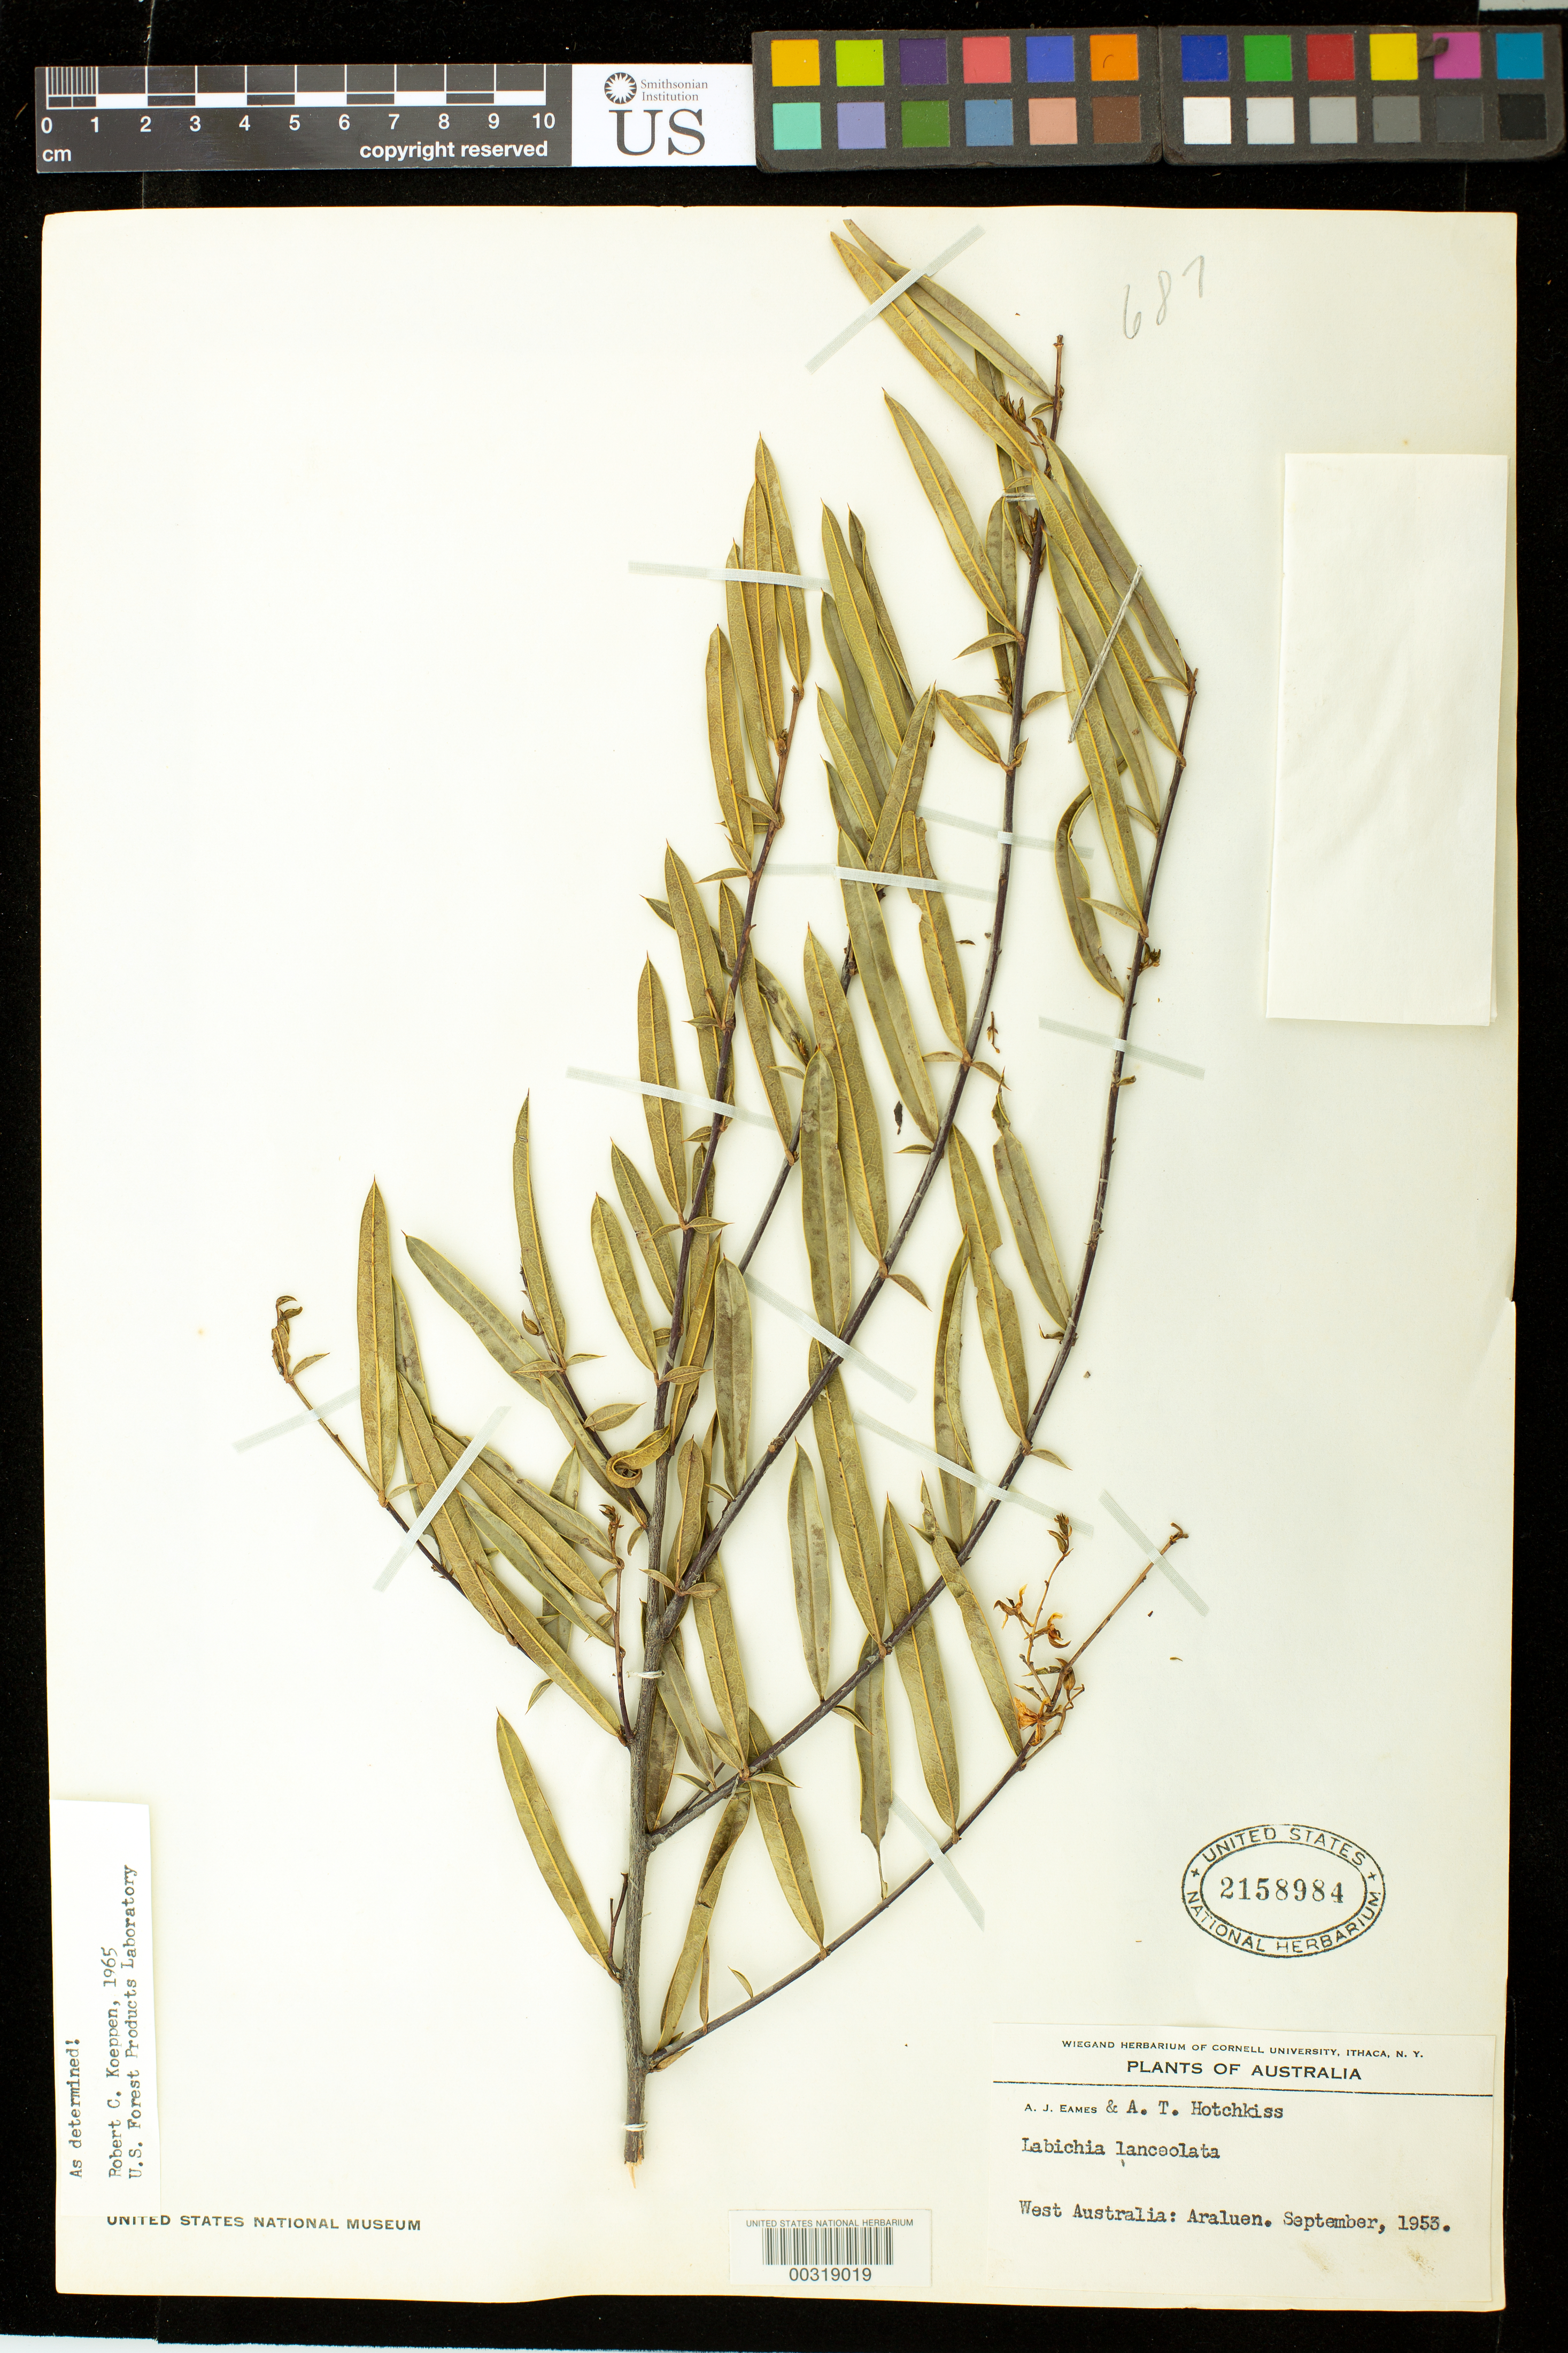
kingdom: Plantae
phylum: Tracheophyta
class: Magnoliopsida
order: Fabales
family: Fabaceae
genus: Labichea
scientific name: Labichea lanceolata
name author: Benth.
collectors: A. J. Eames & A. Hotchkiss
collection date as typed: Sep 1953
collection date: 1953-09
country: Australia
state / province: Western Australia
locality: Araluen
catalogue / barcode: US 2158984